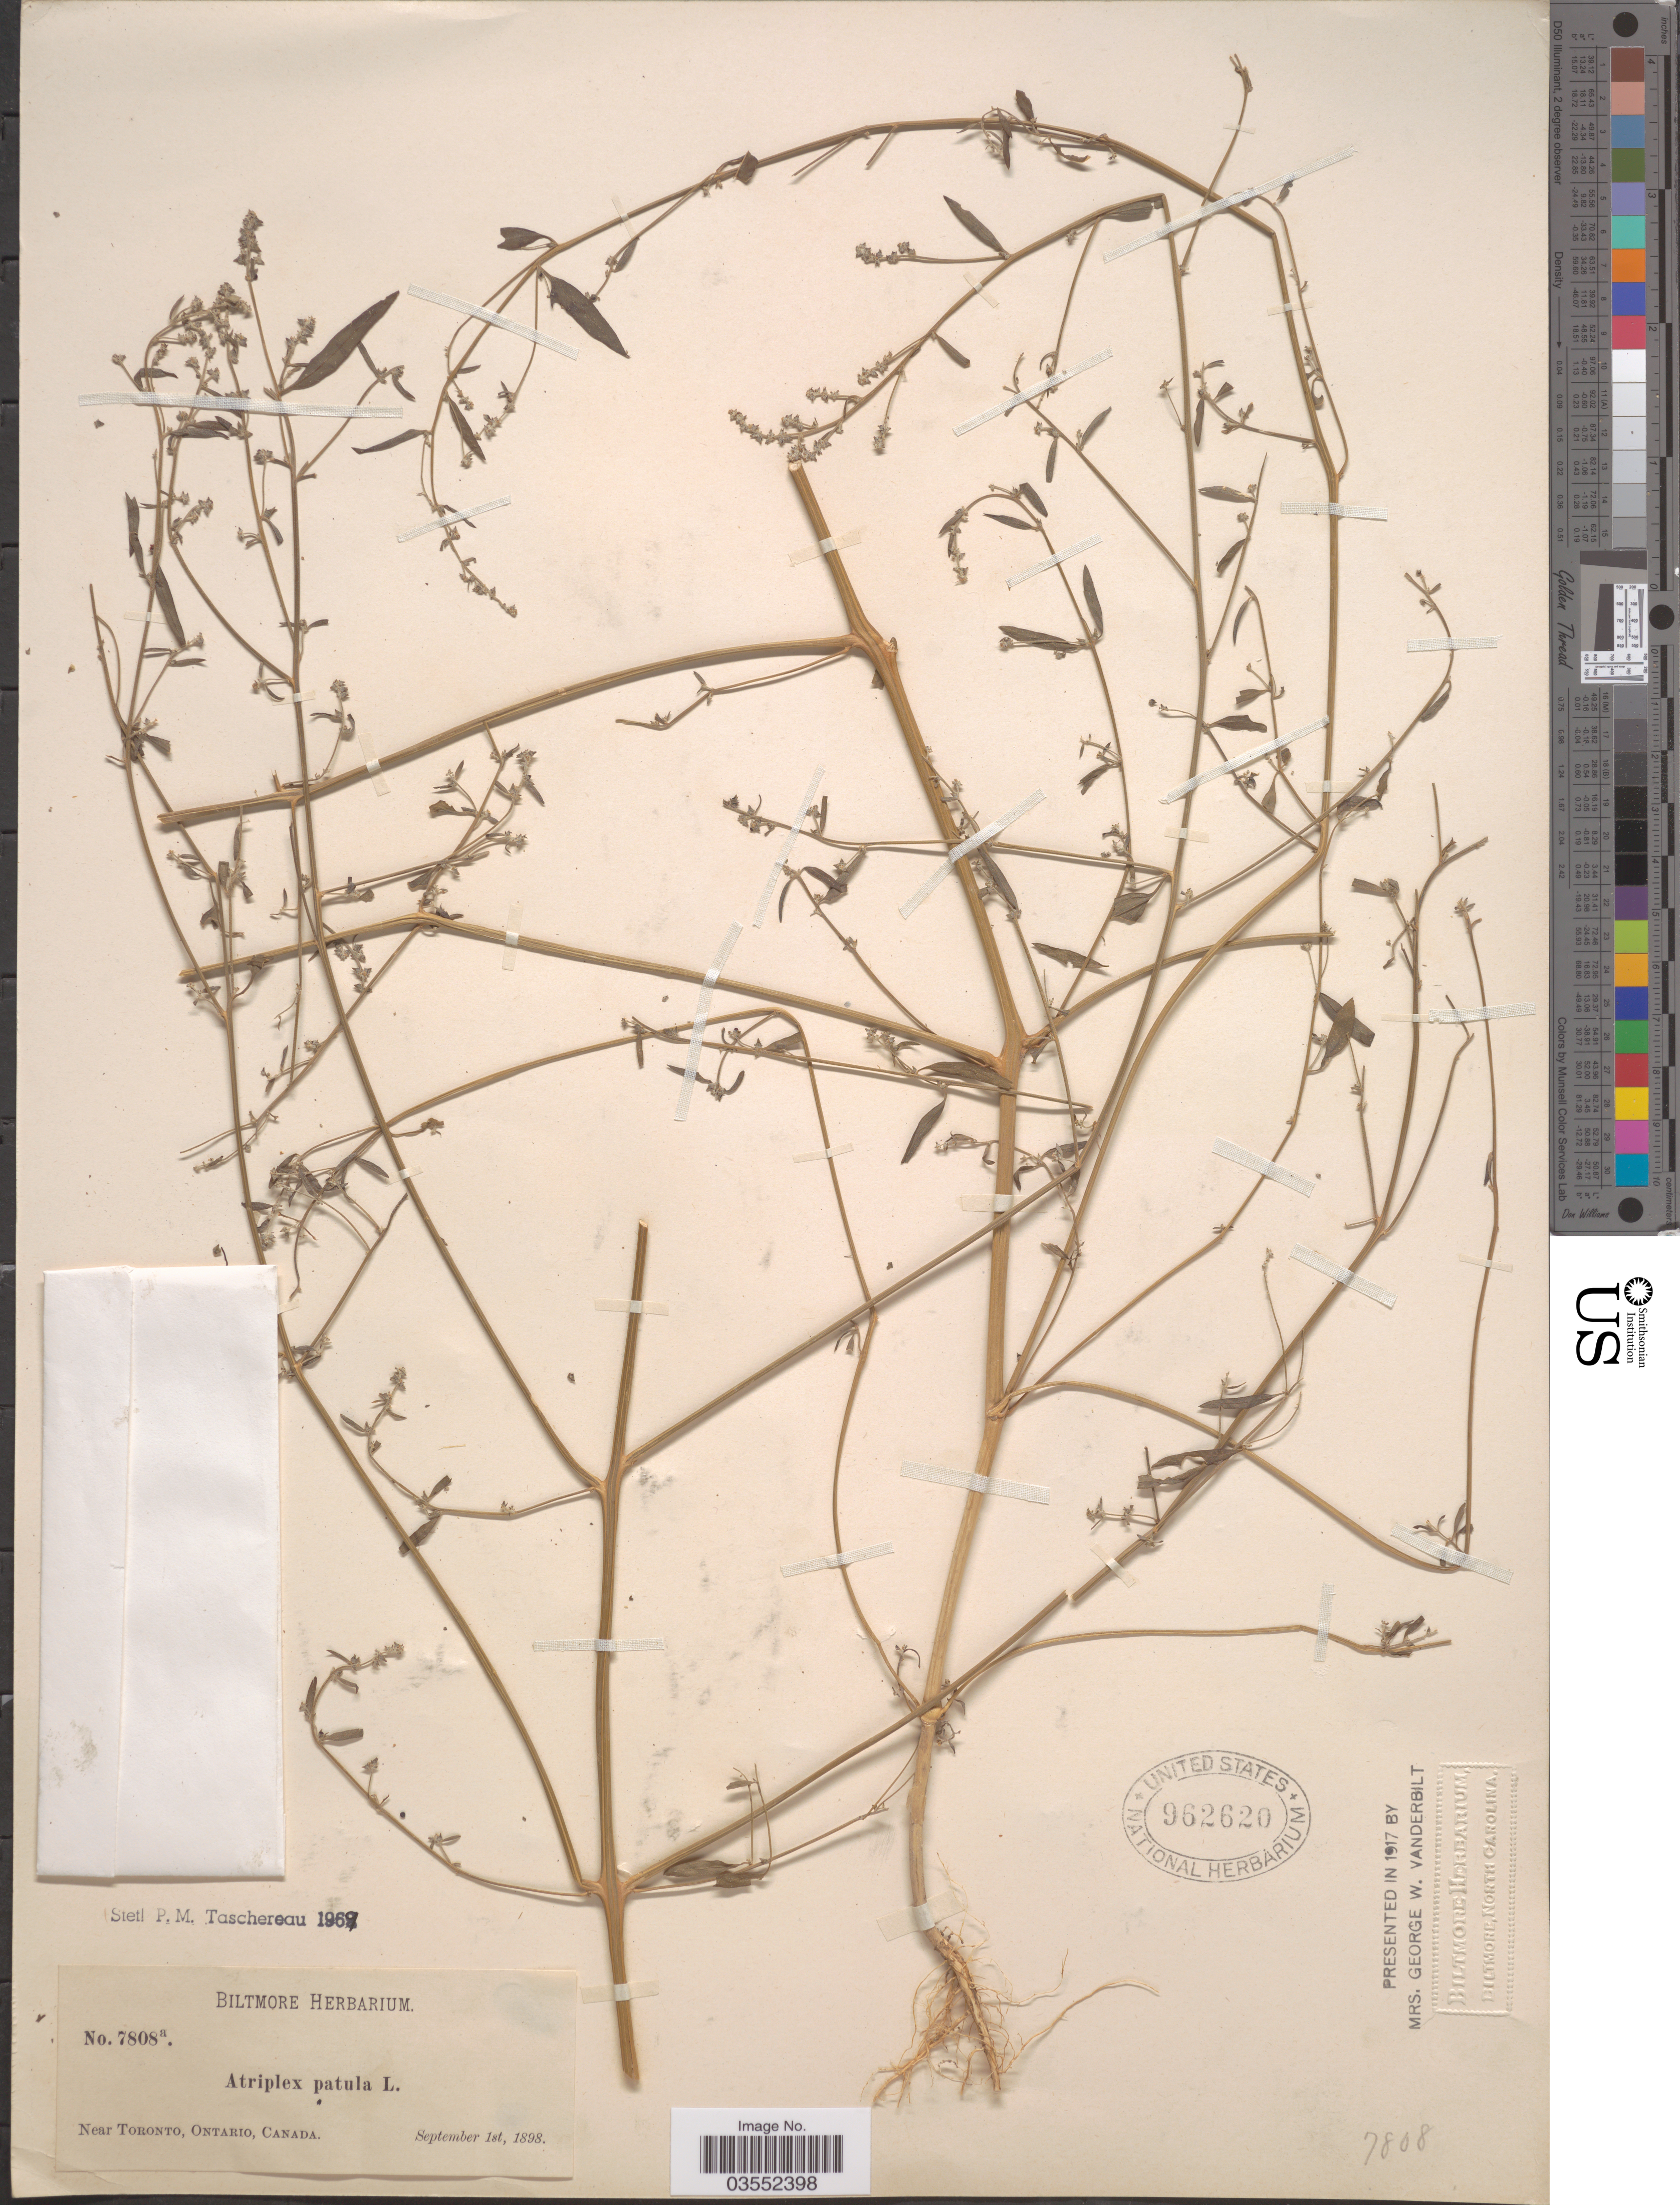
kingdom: Plantae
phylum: Tracheophyta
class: Magnoliopsida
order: Caryophyllales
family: Amaranthaceae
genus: Atriplex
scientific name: Atriplex patula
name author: L.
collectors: ex herb. Biltmore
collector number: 7808a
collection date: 1898-09-01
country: Canada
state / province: Ontario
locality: Near Toronto.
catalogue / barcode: US 962620